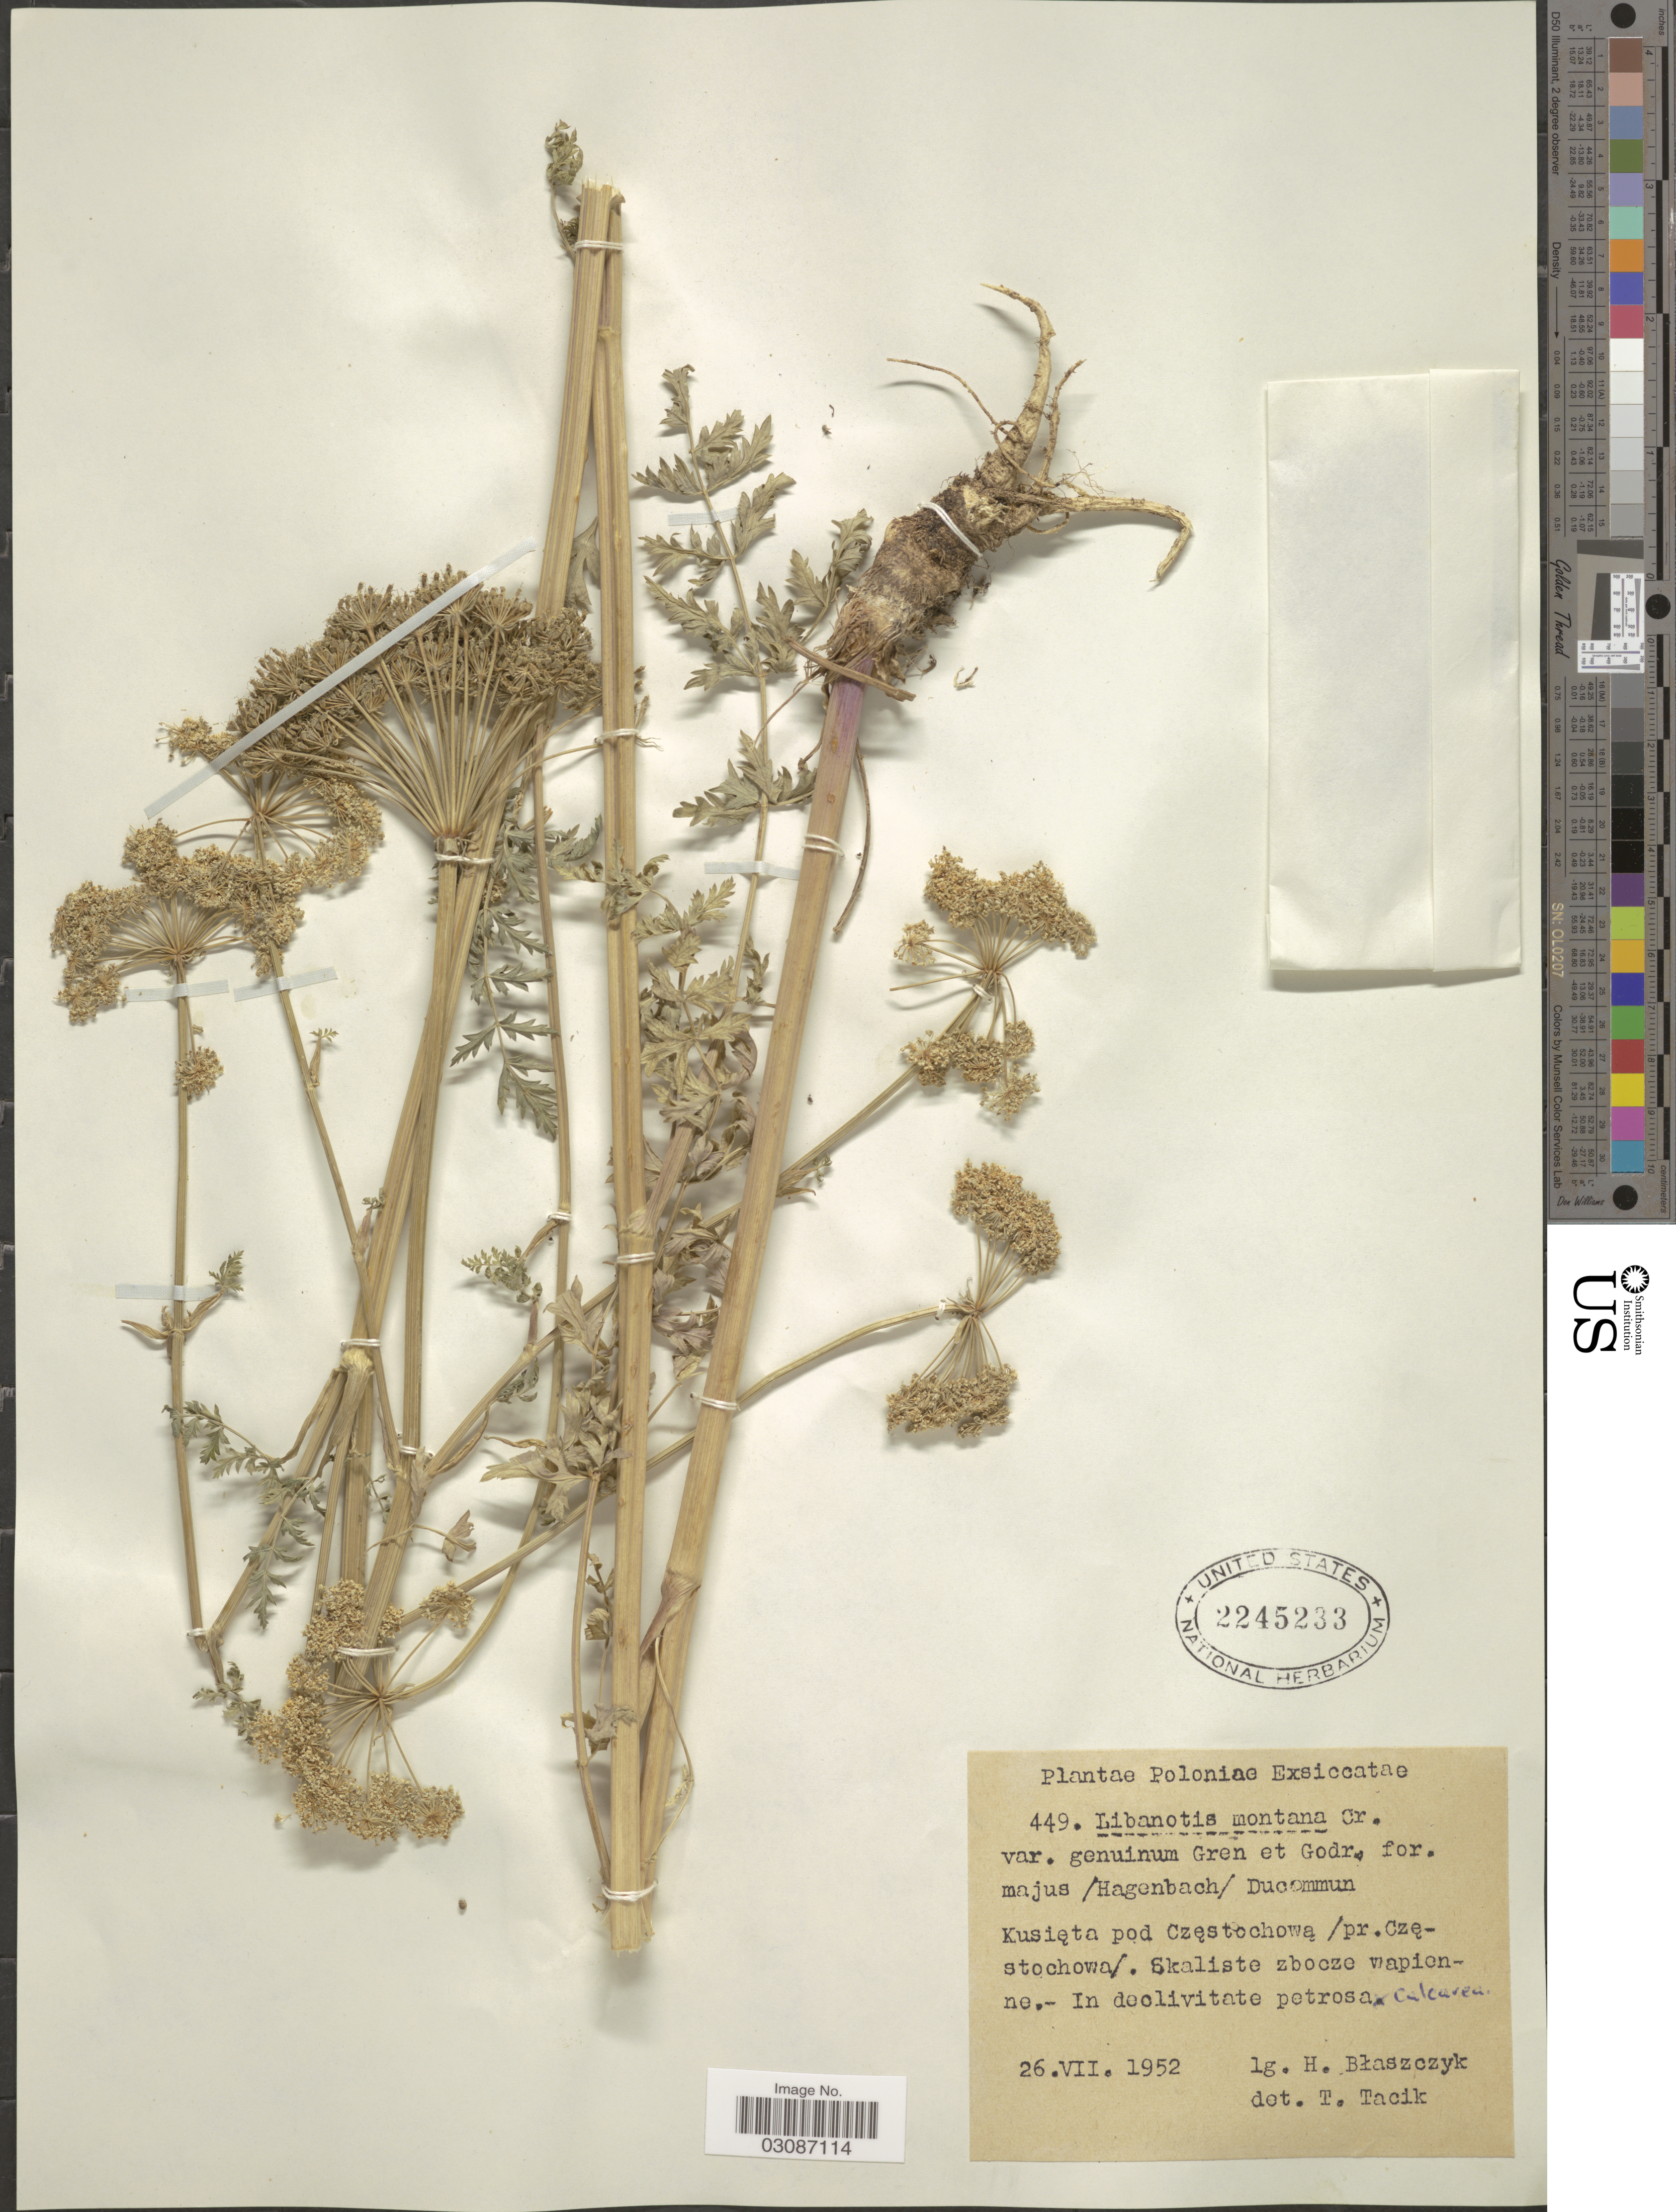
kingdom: Plantae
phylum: Tracheophyta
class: Magnoliopsida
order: Apiales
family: Apiaceae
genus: Seseli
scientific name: Seseli libanotis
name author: Koch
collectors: H. Blaszczyk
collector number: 449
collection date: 1952-07-26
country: Poland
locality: Poloniae. Kusieta pod Czestcchowa/ pr. Czeschochowa/. Skaliste zbocze vapienne.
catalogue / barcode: US 2245233